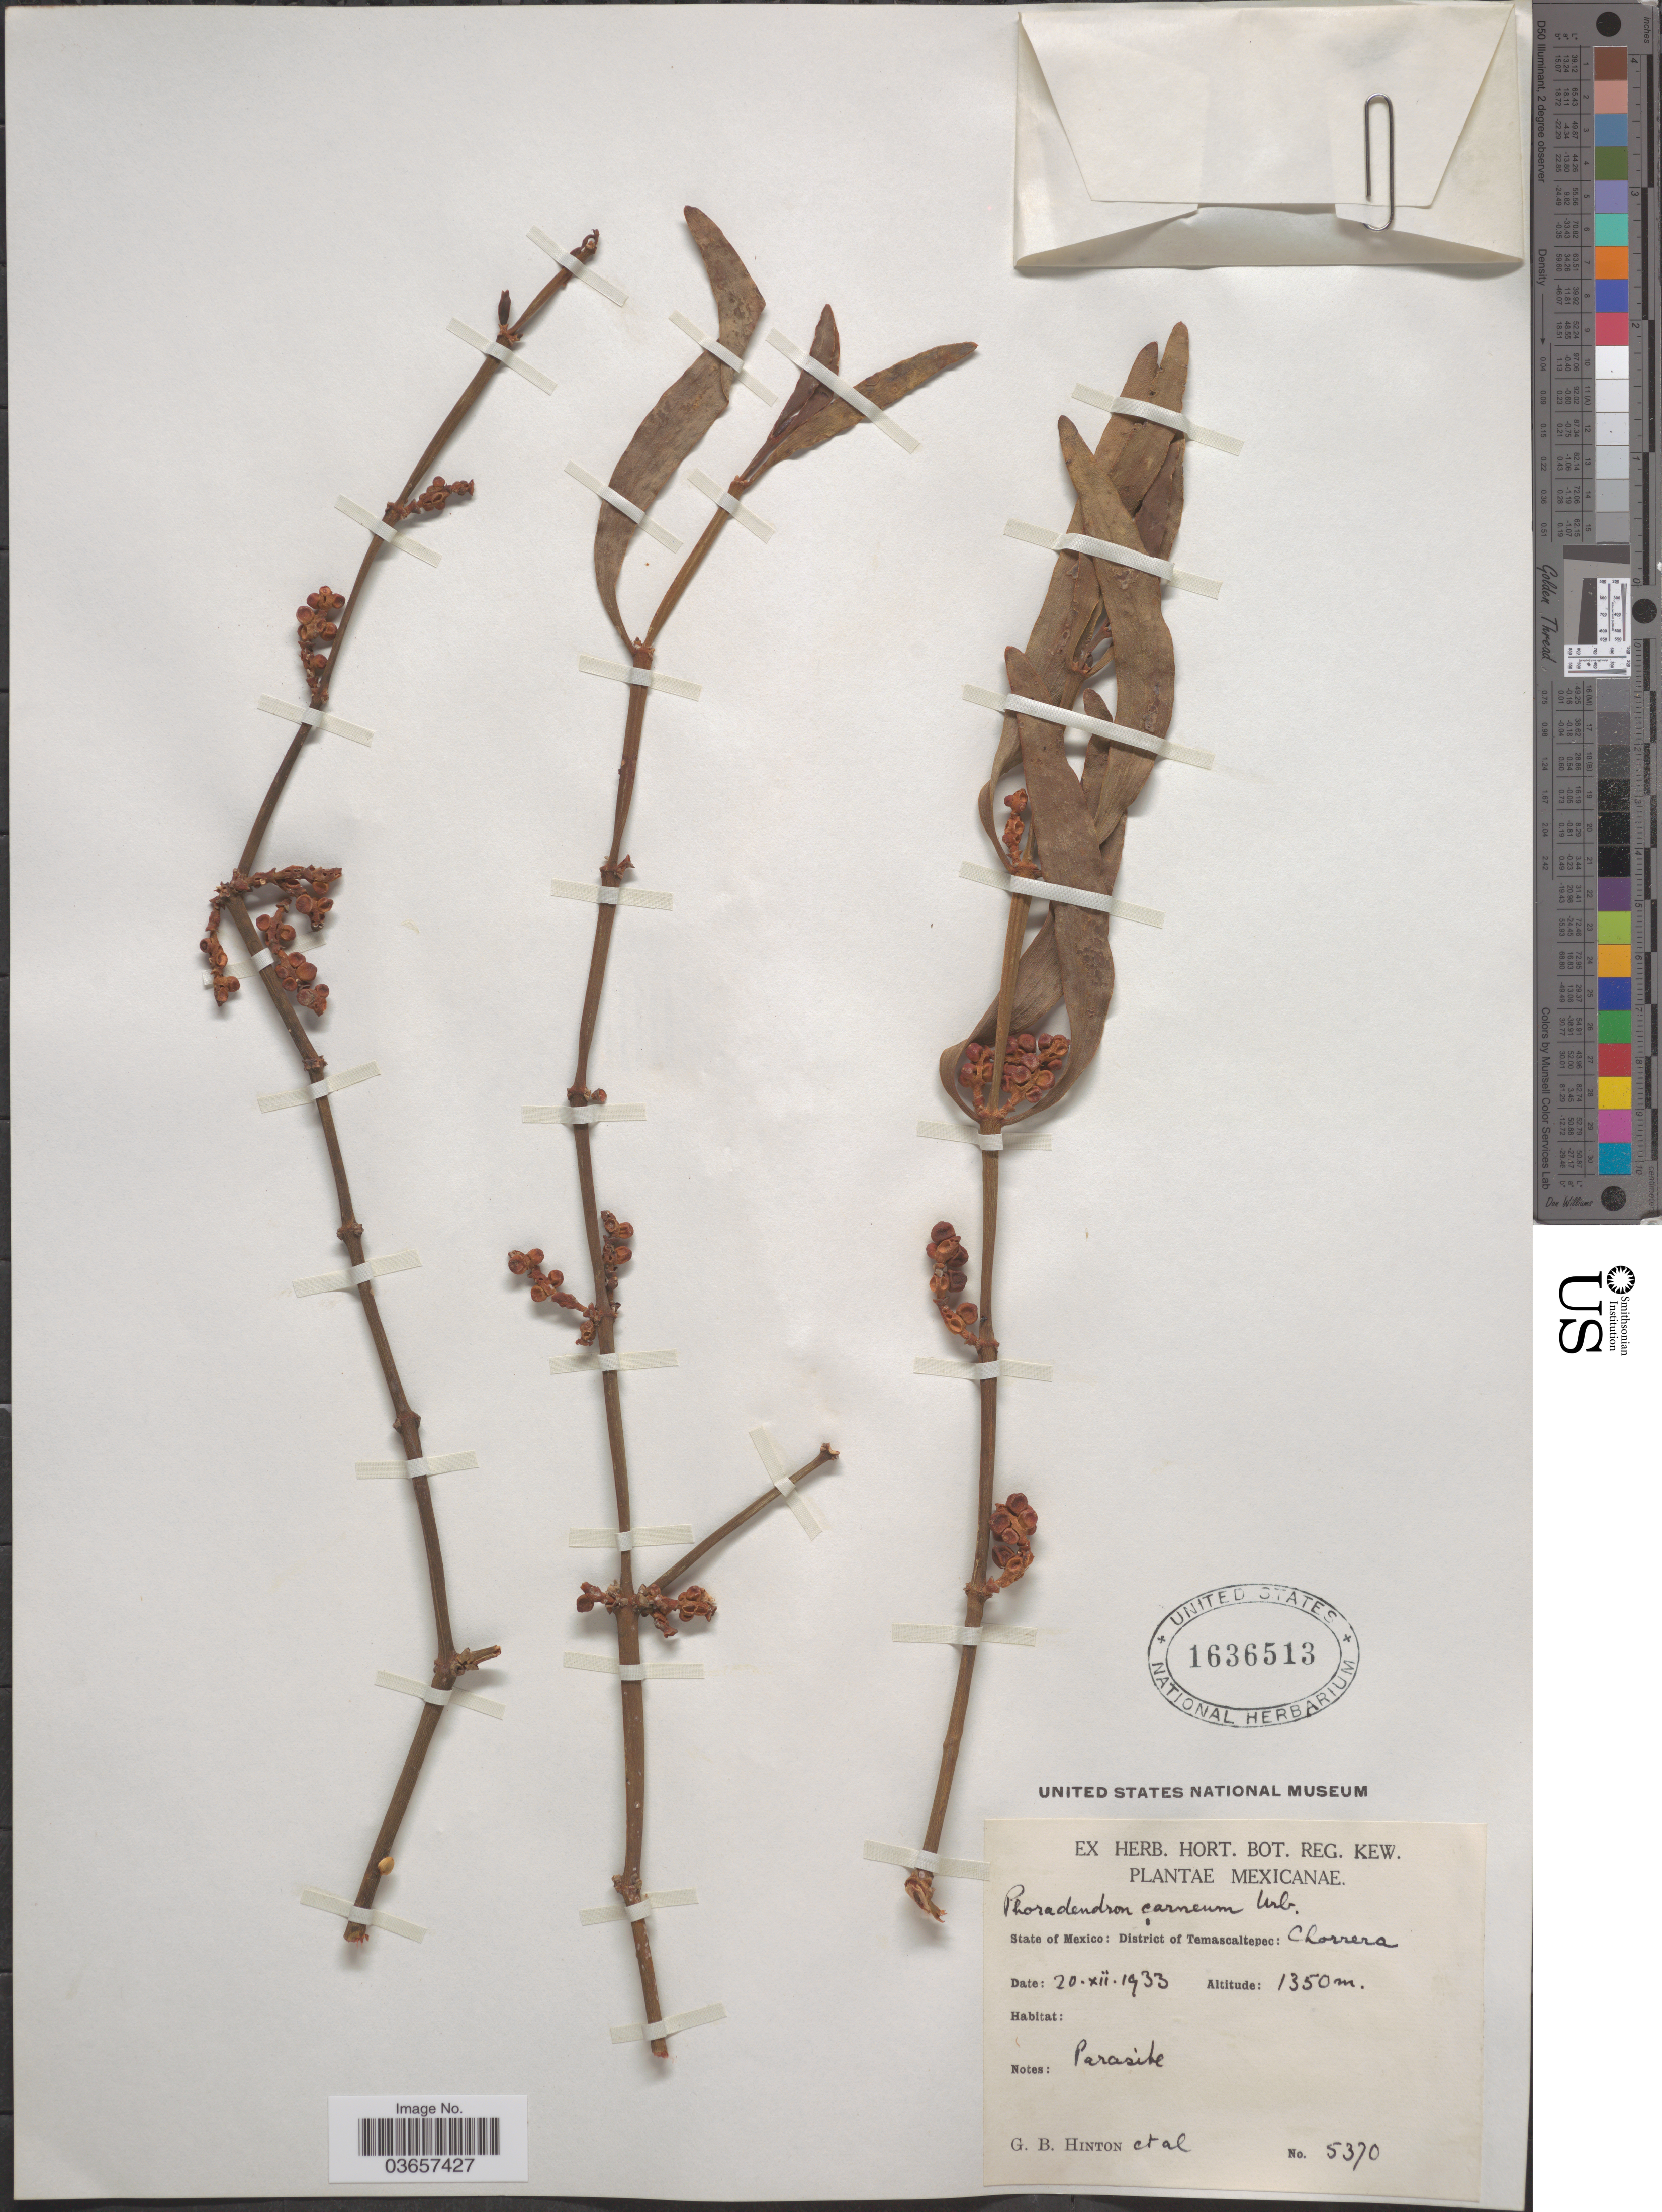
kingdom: Plantae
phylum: Tracheophyta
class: Magnoliopsida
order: Santalales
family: Viscaceae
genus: Phoradendron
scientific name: Phoradendron carneum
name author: Urb.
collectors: G. B. Hinton & et al.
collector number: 5370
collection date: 1933-12-20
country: Mexico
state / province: México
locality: District of Temascaltepec: Chorrera.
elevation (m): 1350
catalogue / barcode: US 1636513